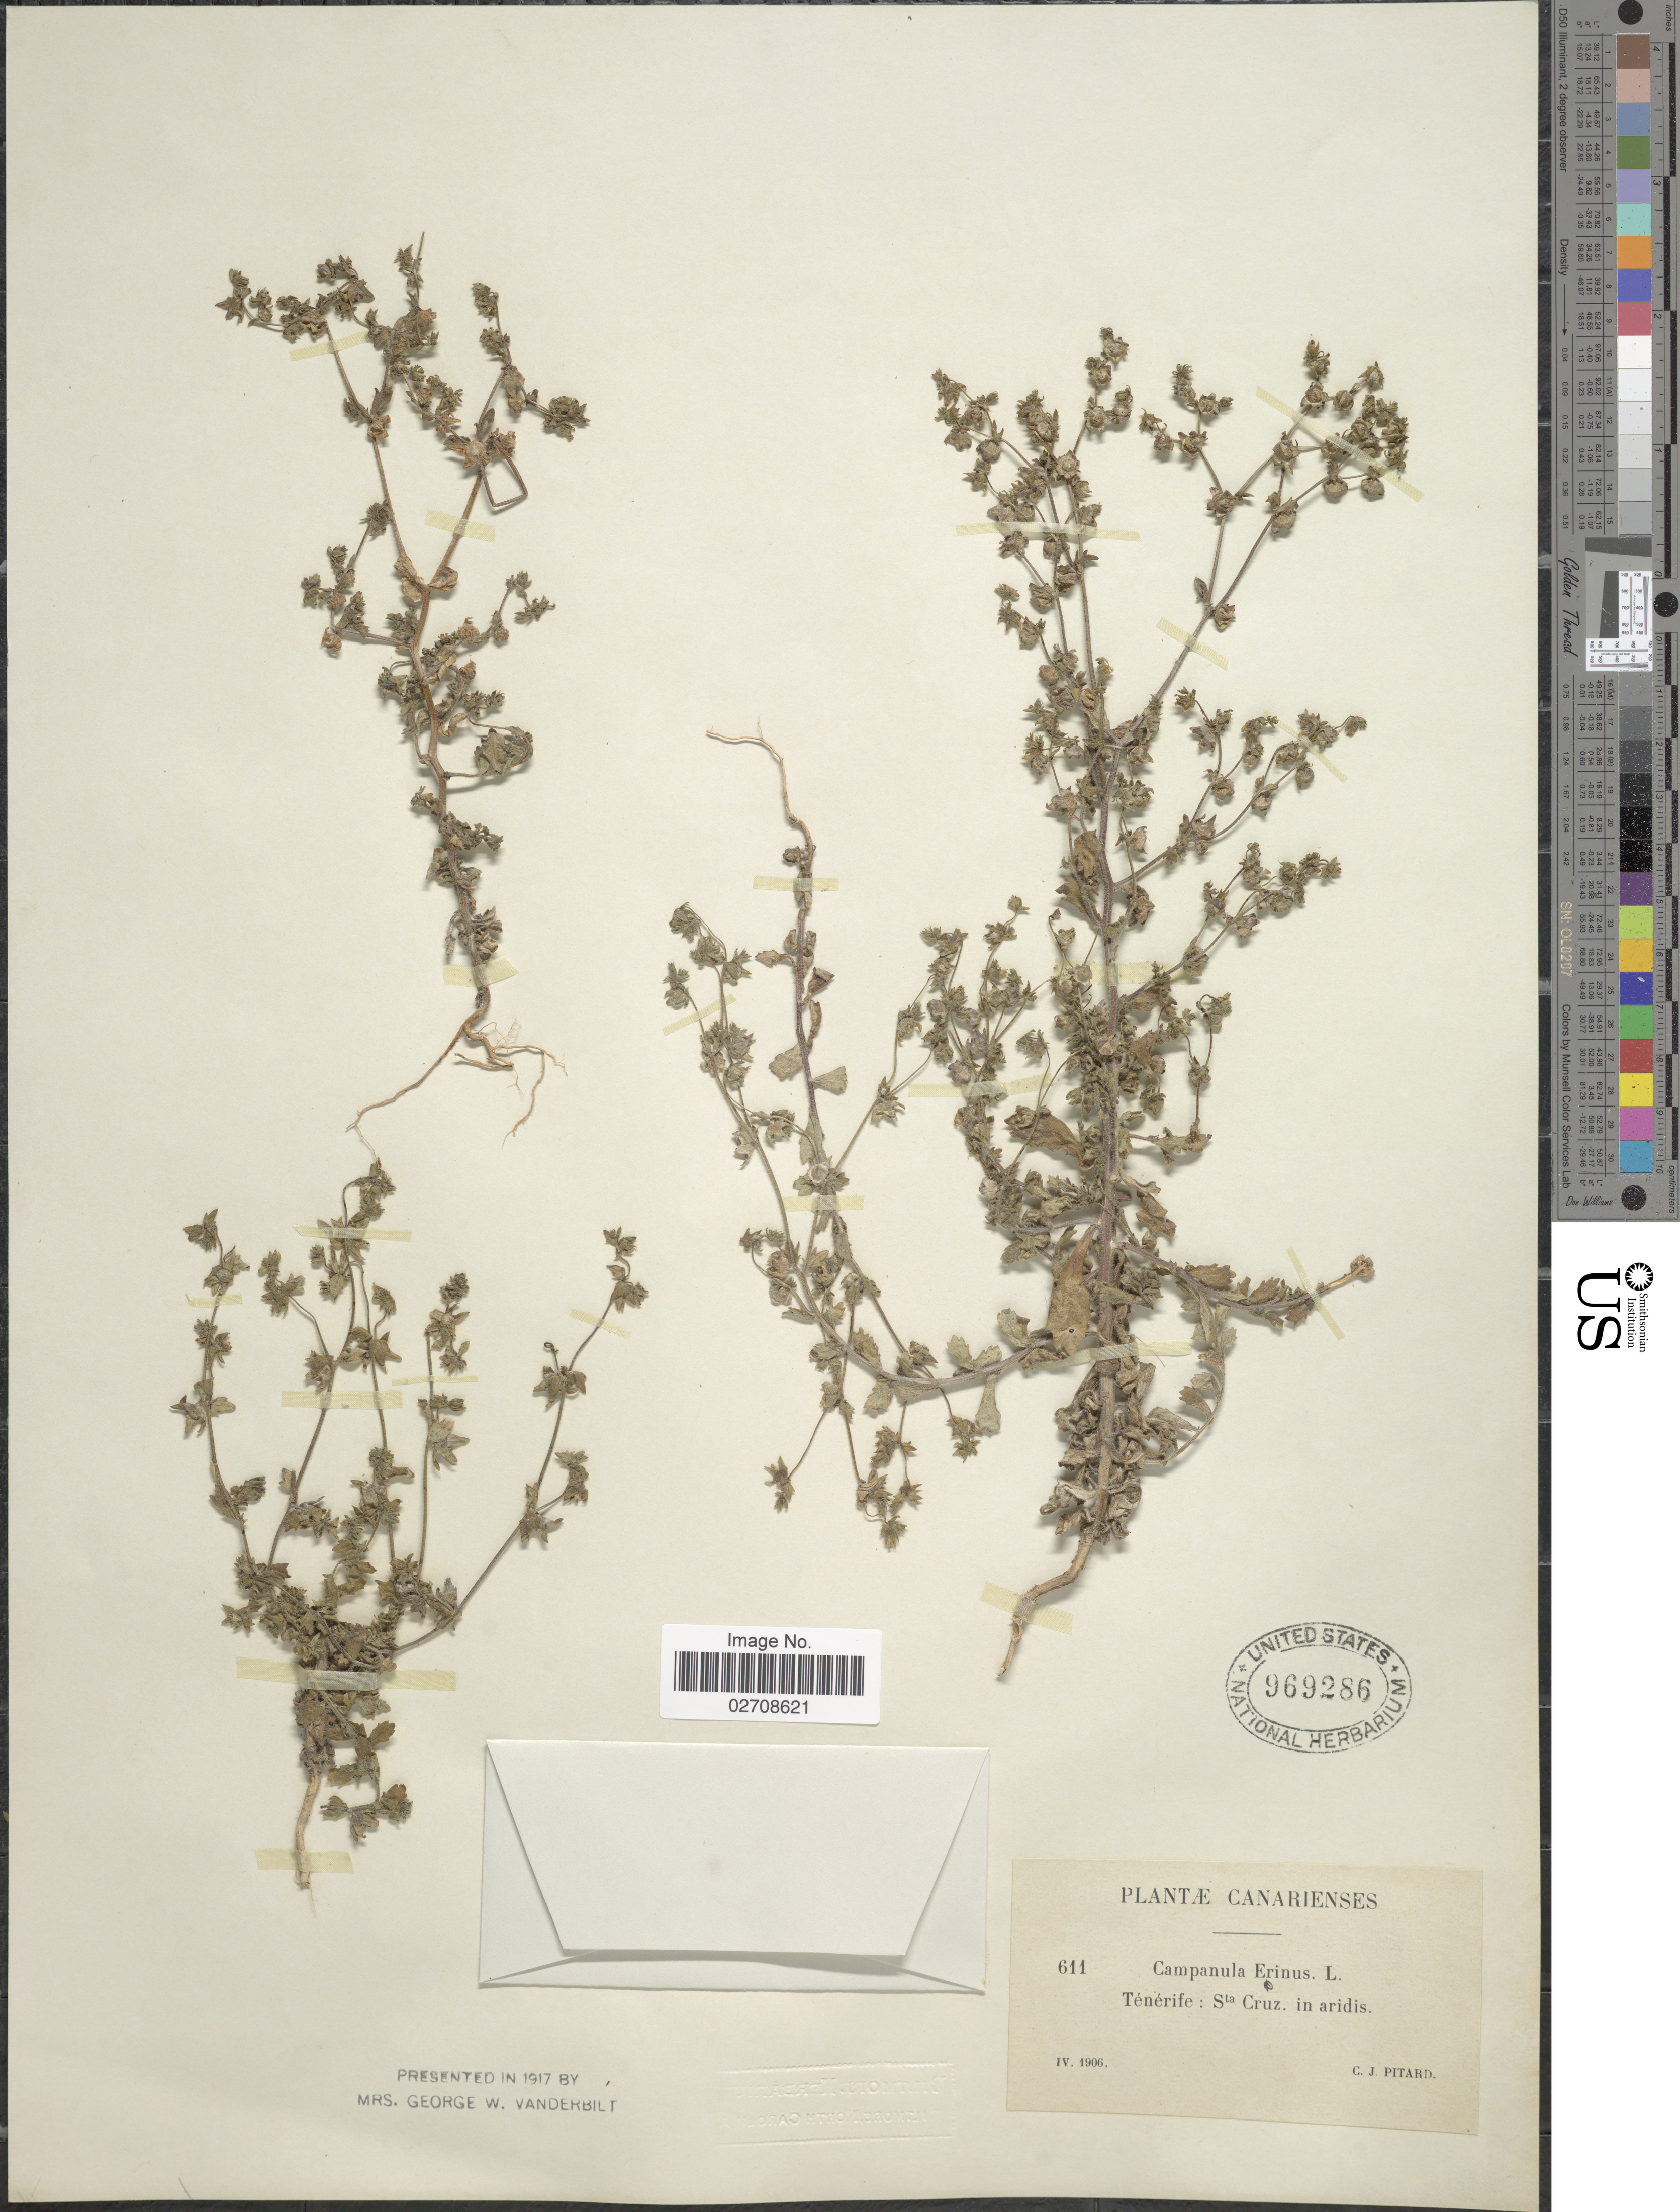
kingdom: Plantae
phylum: Tracheophyta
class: Magnoliopsida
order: Asterales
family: Campanulaceae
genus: Campanula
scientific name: Campanula erinus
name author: L.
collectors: C. Pitard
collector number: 611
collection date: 1906-04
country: Spain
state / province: Canarias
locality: Tenerife: Sta. Cruz in aridis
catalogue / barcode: US 969286